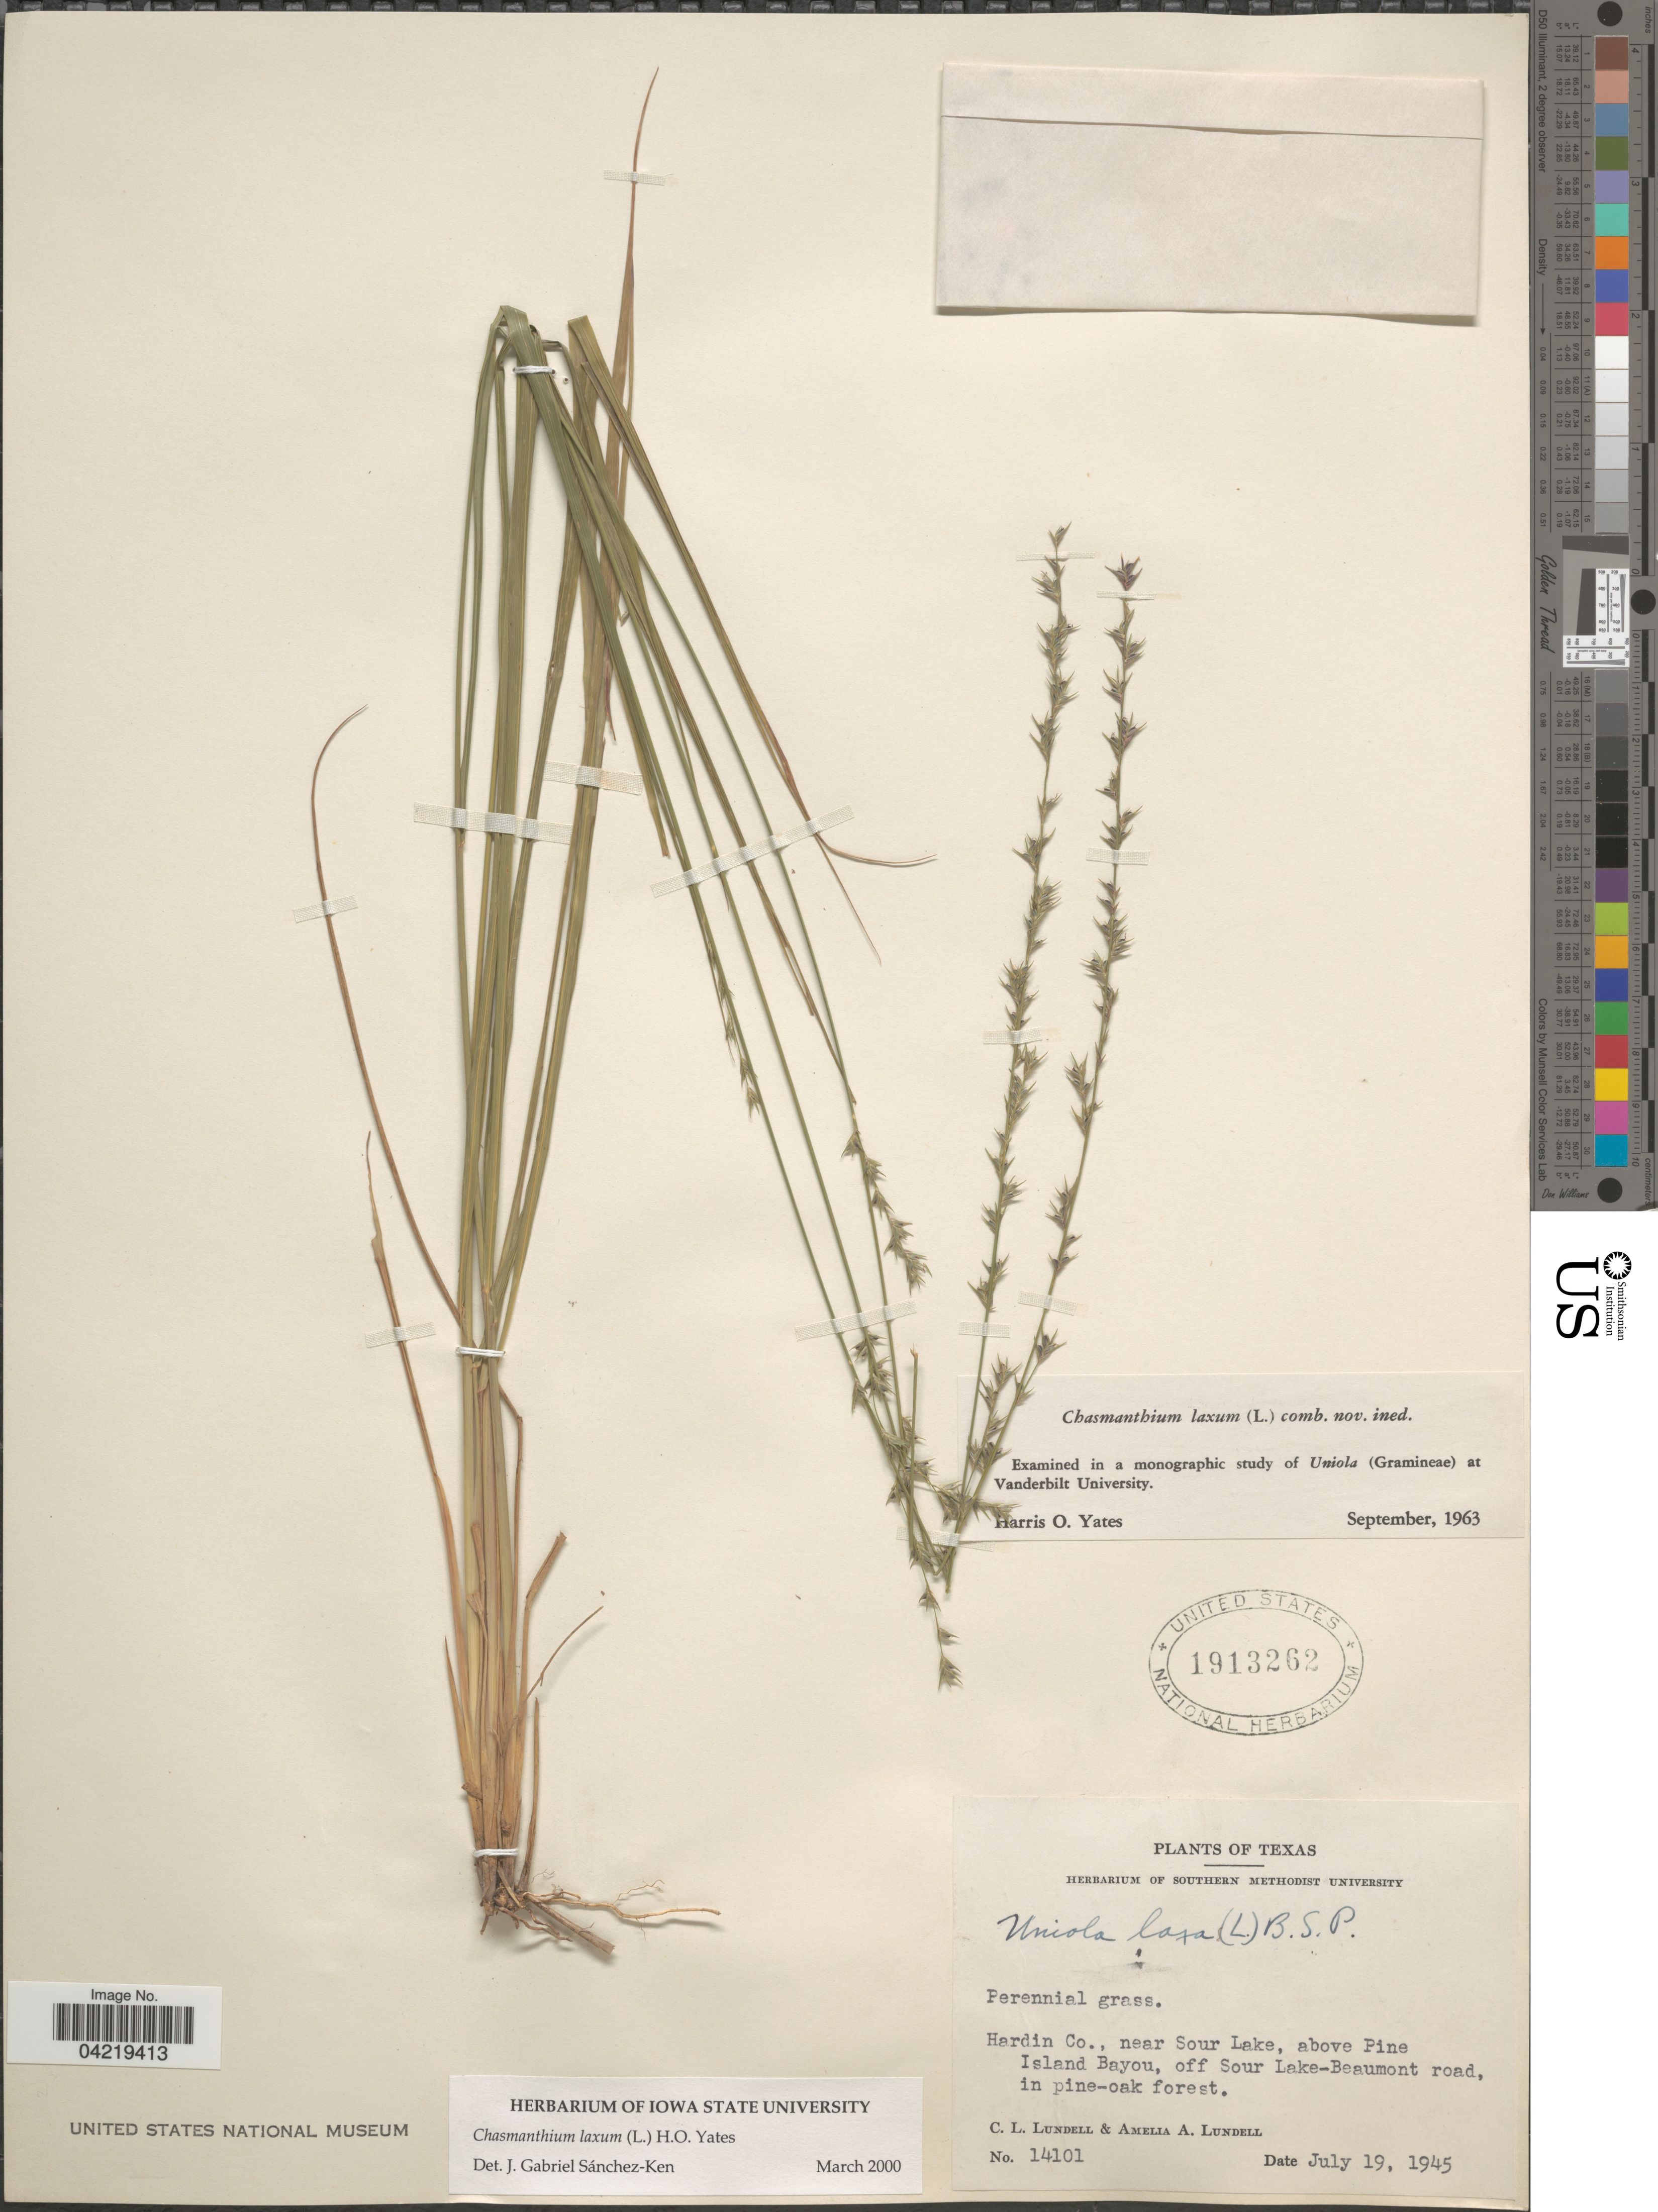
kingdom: Plantae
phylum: Tracheophyta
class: Liliopsida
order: Poales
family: Poaceae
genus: Chasmanthium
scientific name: Chasmanthium laxum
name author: (L.) H.O. Yates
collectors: C. L. Lundell & A. A. Lundell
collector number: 14101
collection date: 1945-07-19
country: United States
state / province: Texas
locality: Hardin Co., near Sour Lake, above Pine Island Bayou, off Sour Lake-Beaumont road, in pine-oak forest.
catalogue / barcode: US 1913262